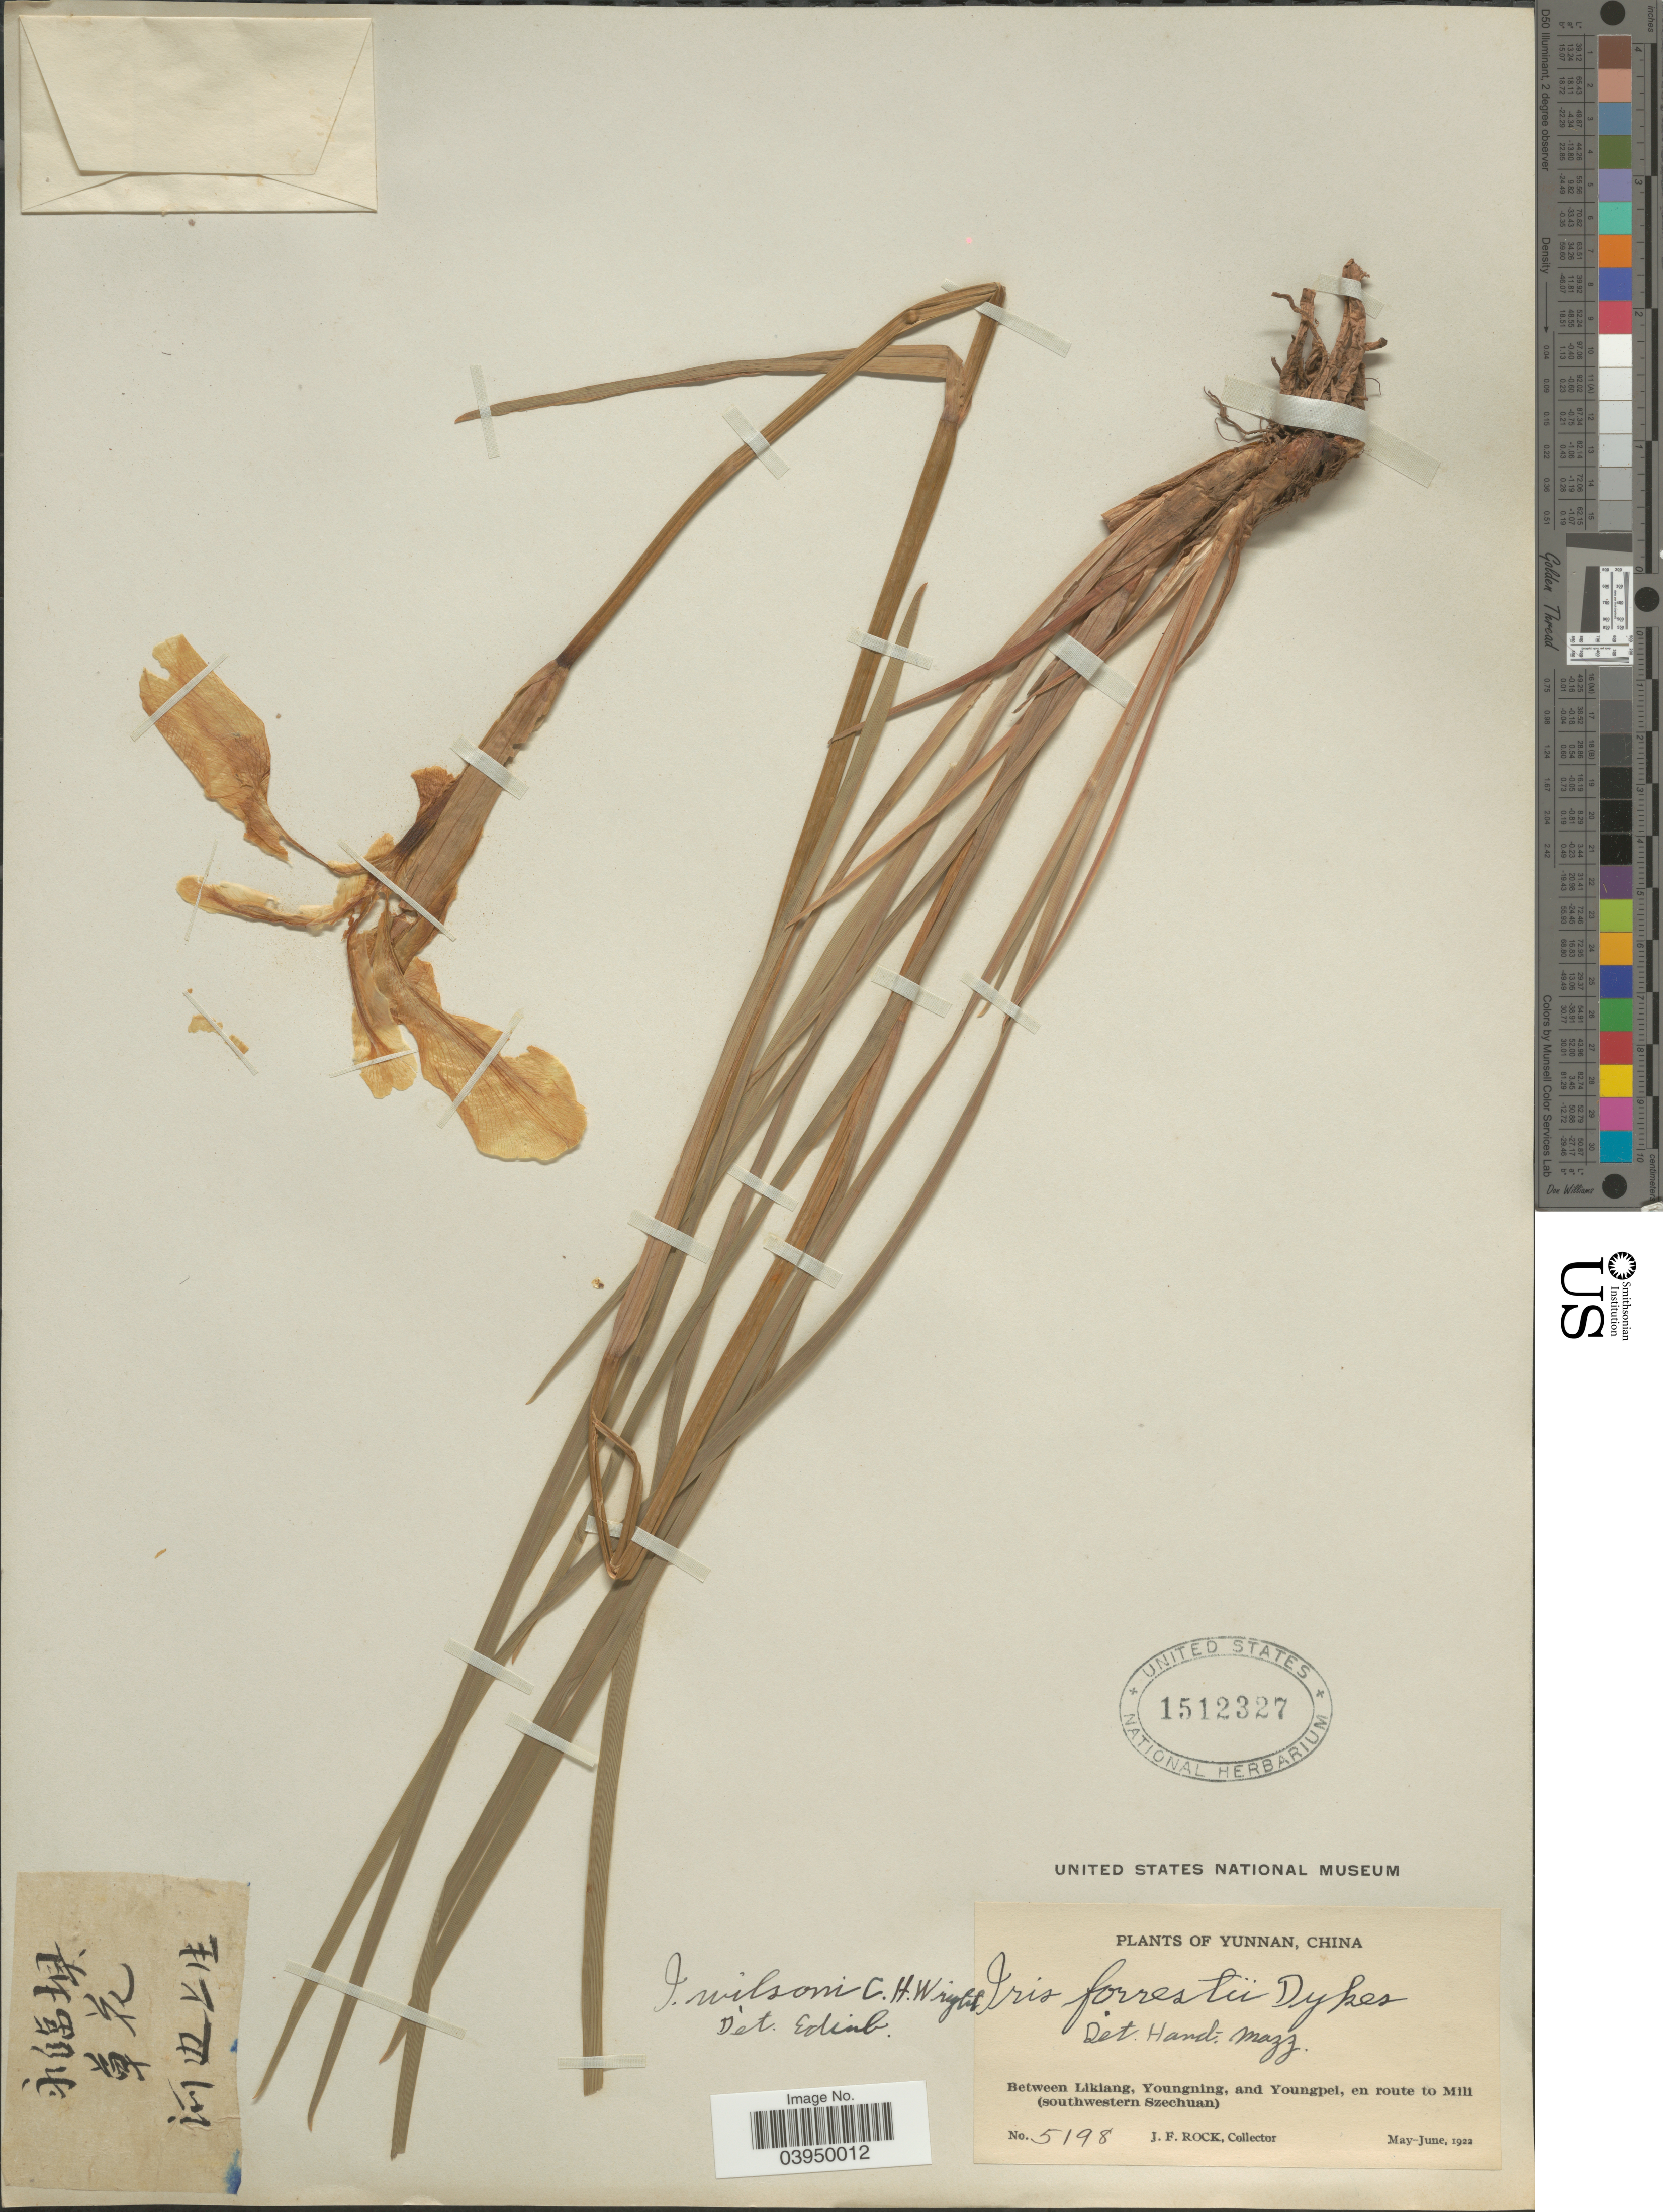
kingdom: Plantae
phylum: Tracheophyta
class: Liliopsida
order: Asparagales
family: Iridaceae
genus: Iris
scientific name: Iris wilsonii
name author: C.H. Wright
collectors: J. Rock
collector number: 5198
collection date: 1922-05/1922-06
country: China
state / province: Yunnan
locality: Between Likiang, Youngning, and Youngpei, en route to Mili (southwestern Szechuan).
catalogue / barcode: US 1512327